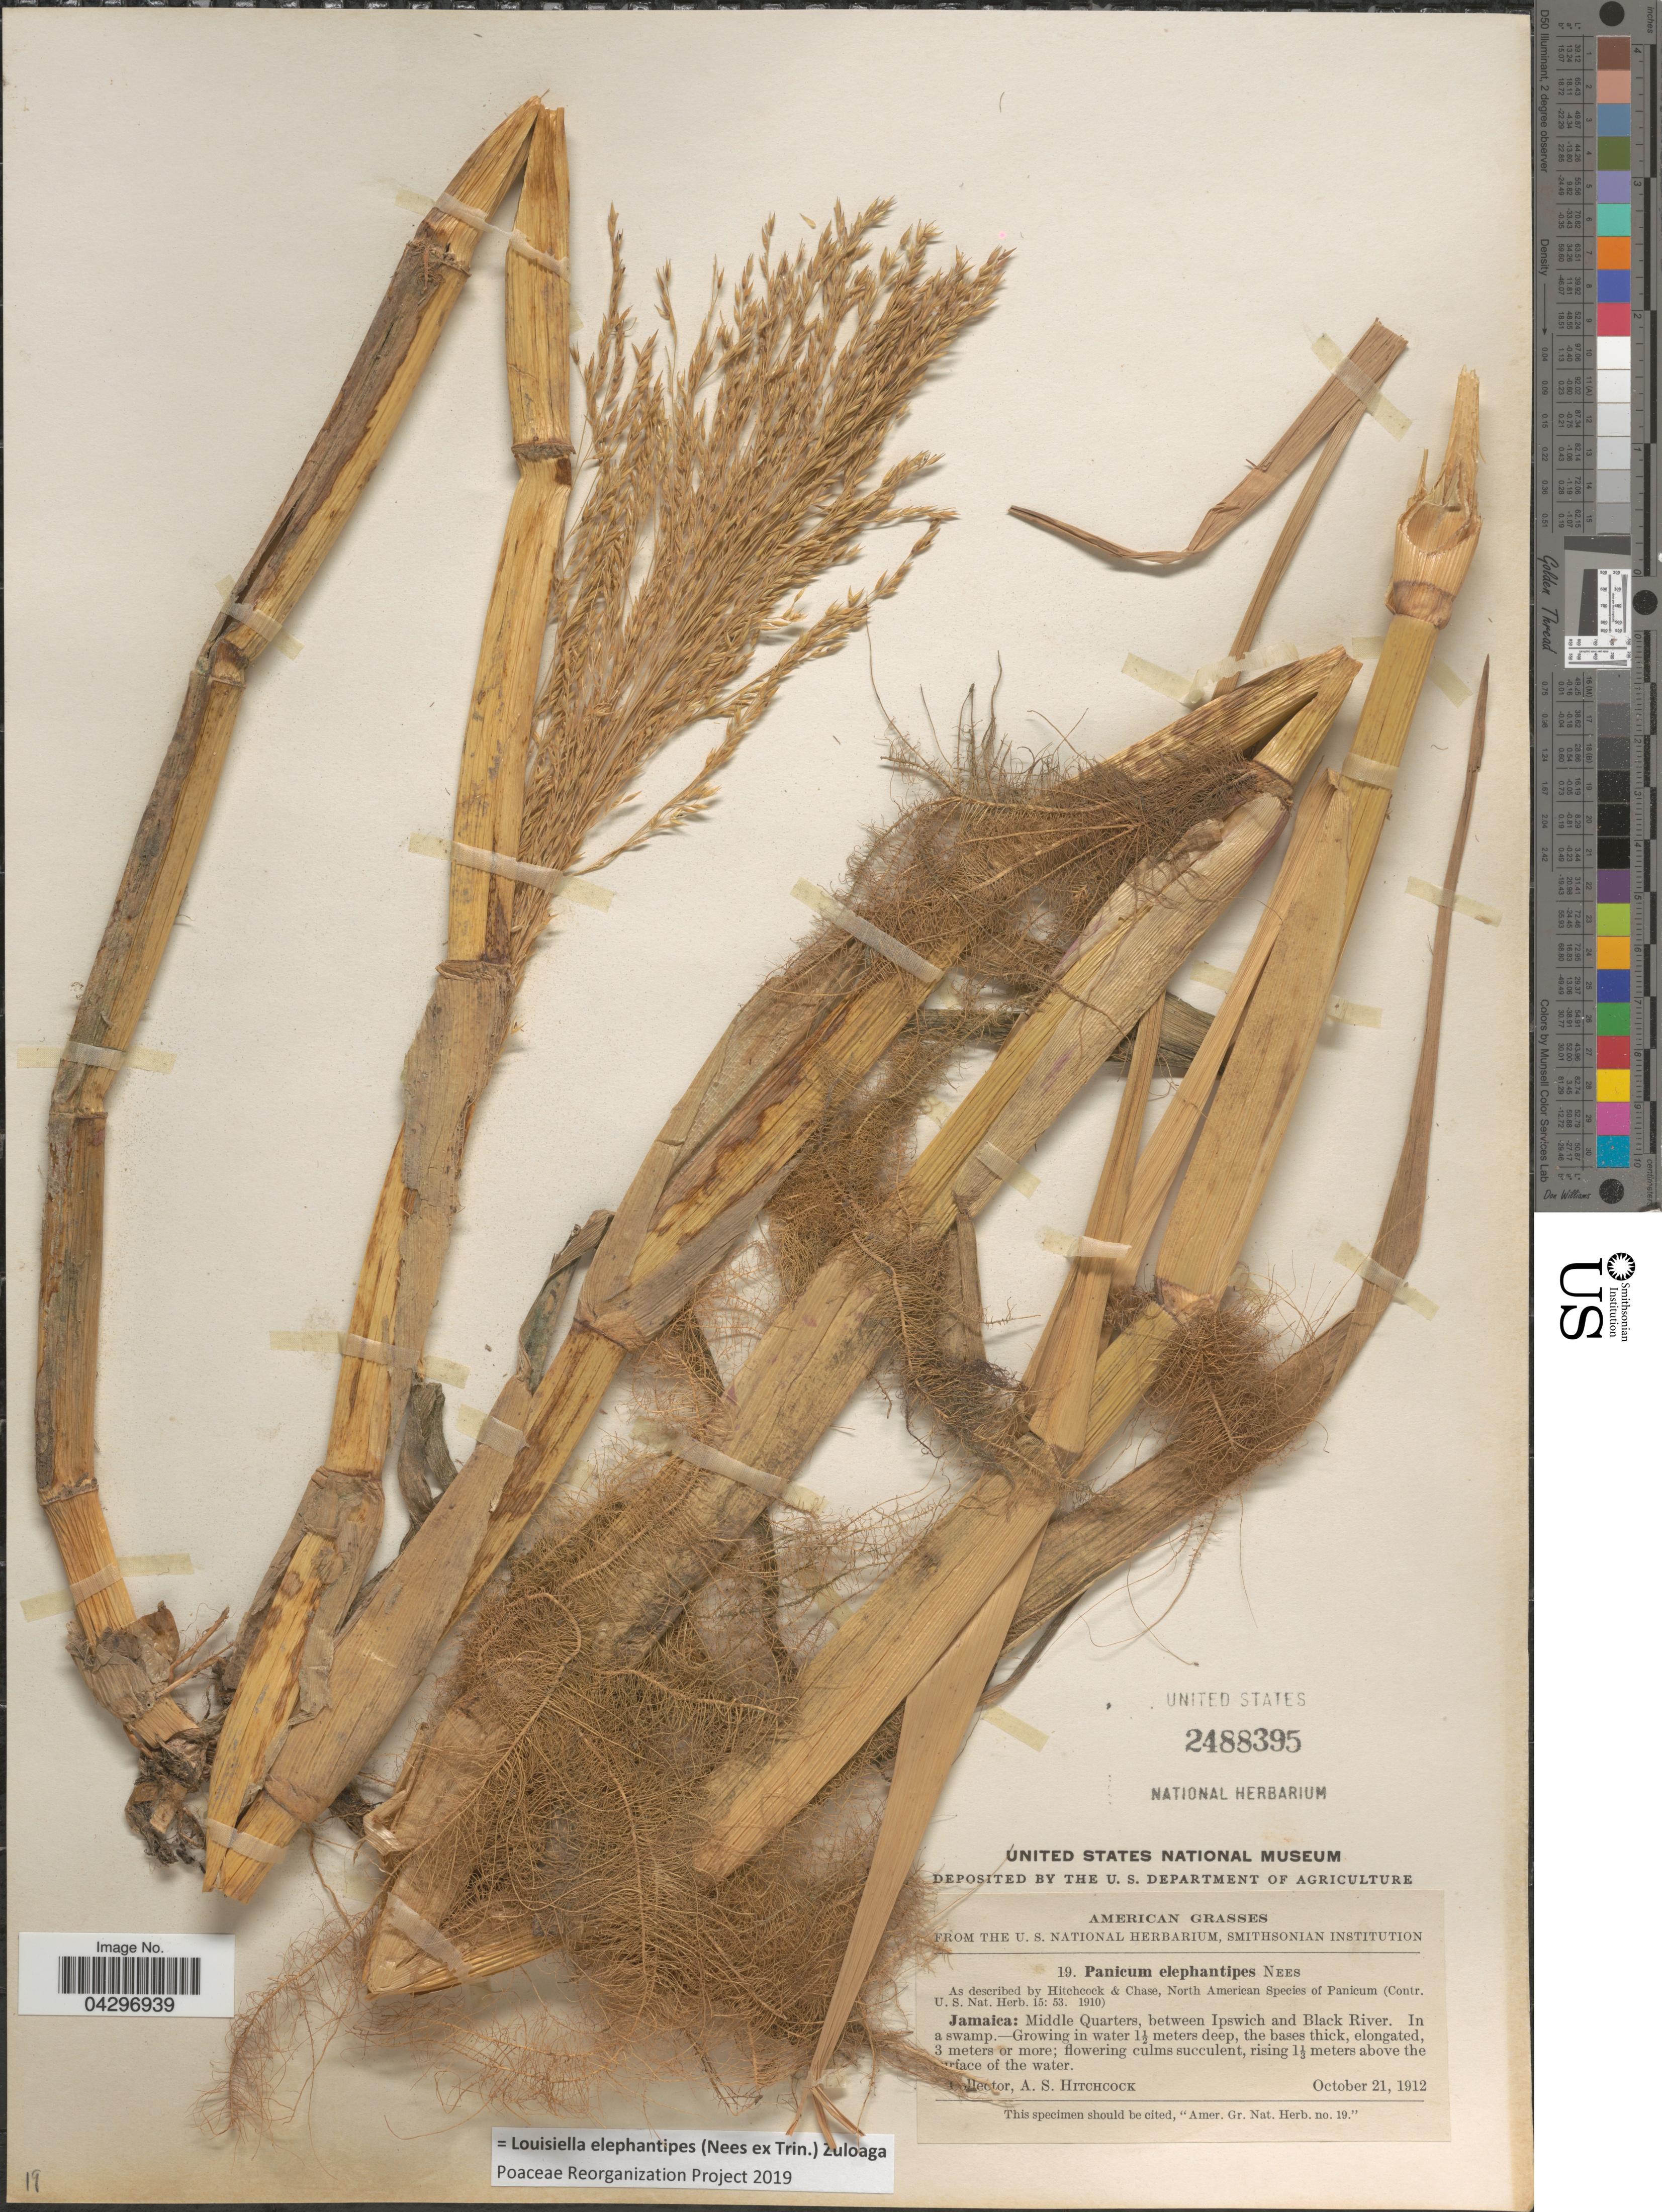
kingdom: Plantae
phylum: Tracheophyta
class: Liliopsida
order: Poales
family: Poaceae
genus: Louisiella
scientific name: Louisiella elephantipes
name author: (Nees ex Trin.) Zuloaga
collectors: A. S. Hitchcock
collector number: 19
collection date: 1912-10-21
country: Jamaica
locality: Middle Quarters, between Ipswich and Black River.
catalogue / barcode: US 2488395